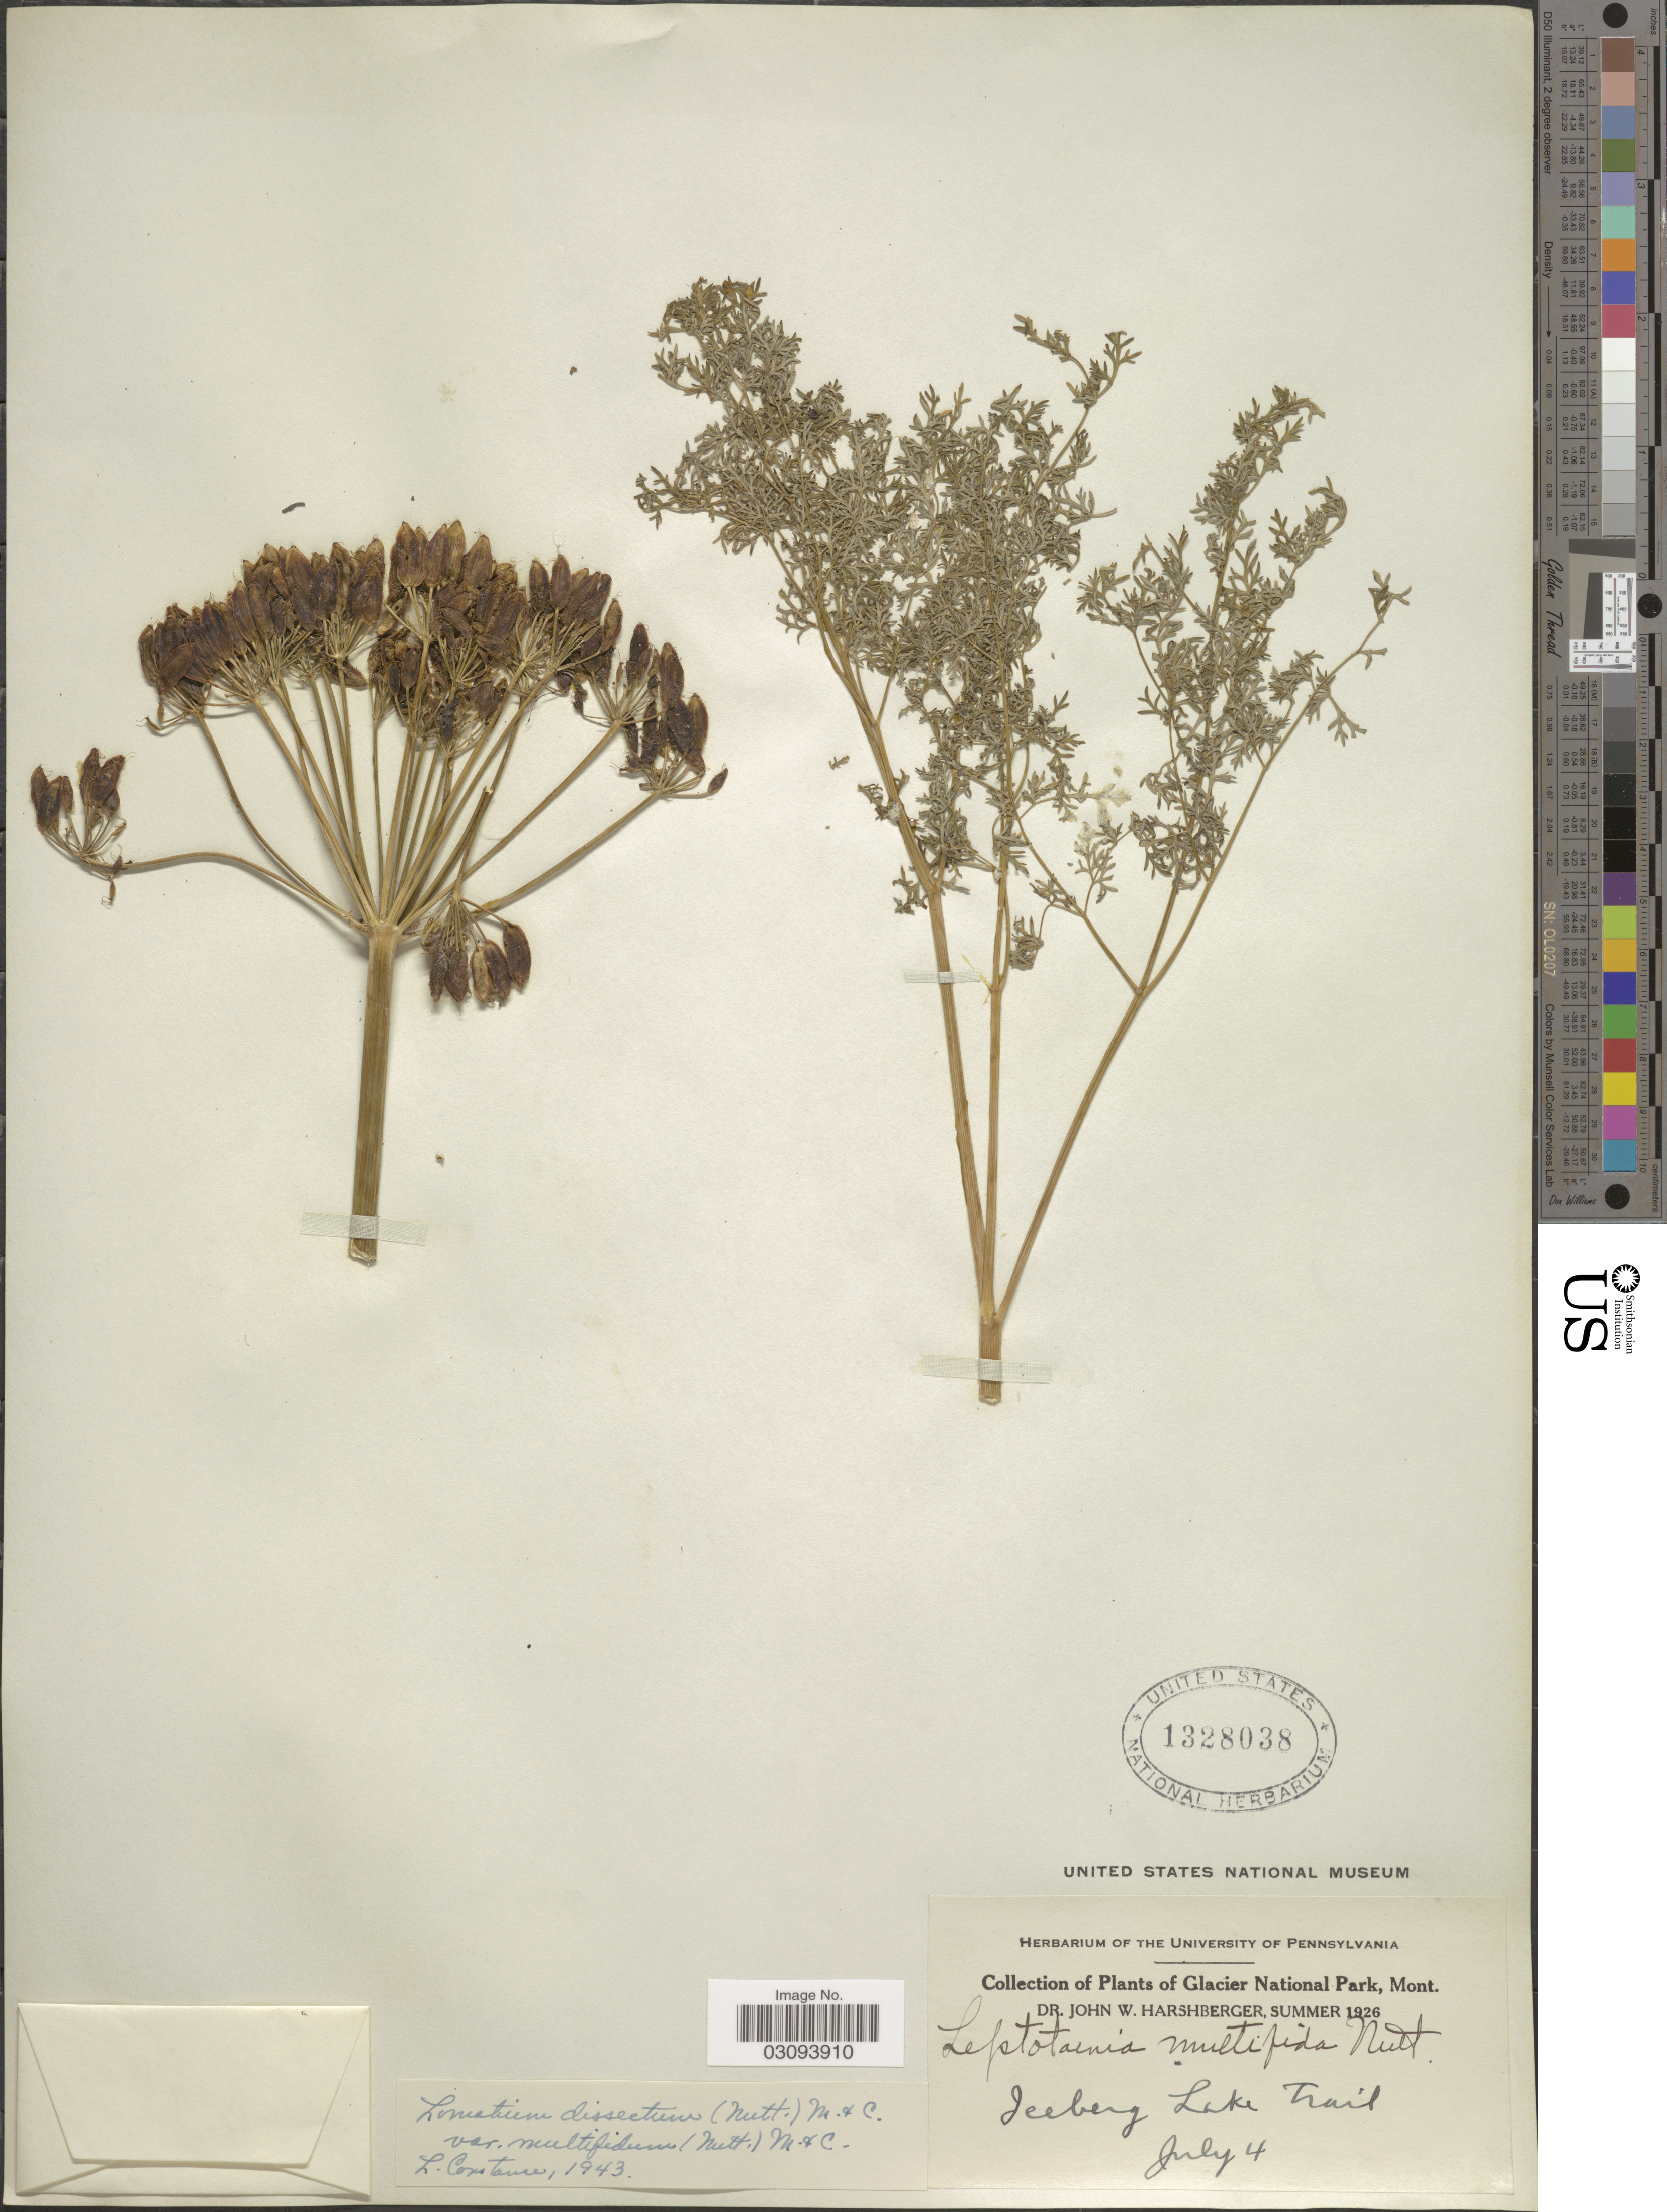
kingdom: Plantae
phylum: Tracheophyta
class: Magnoliopsida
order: Apiales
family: Apiaceae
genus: Lomatium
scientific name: Lomatium dissectum var. multifidum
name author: (Nutt.) Mathias & Constance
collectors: J. W. Harshberger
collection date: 1926-07-14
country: United States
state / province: Montana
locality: Glacier National Park. Iceberg Lake Trail.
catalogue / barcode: US 1328038